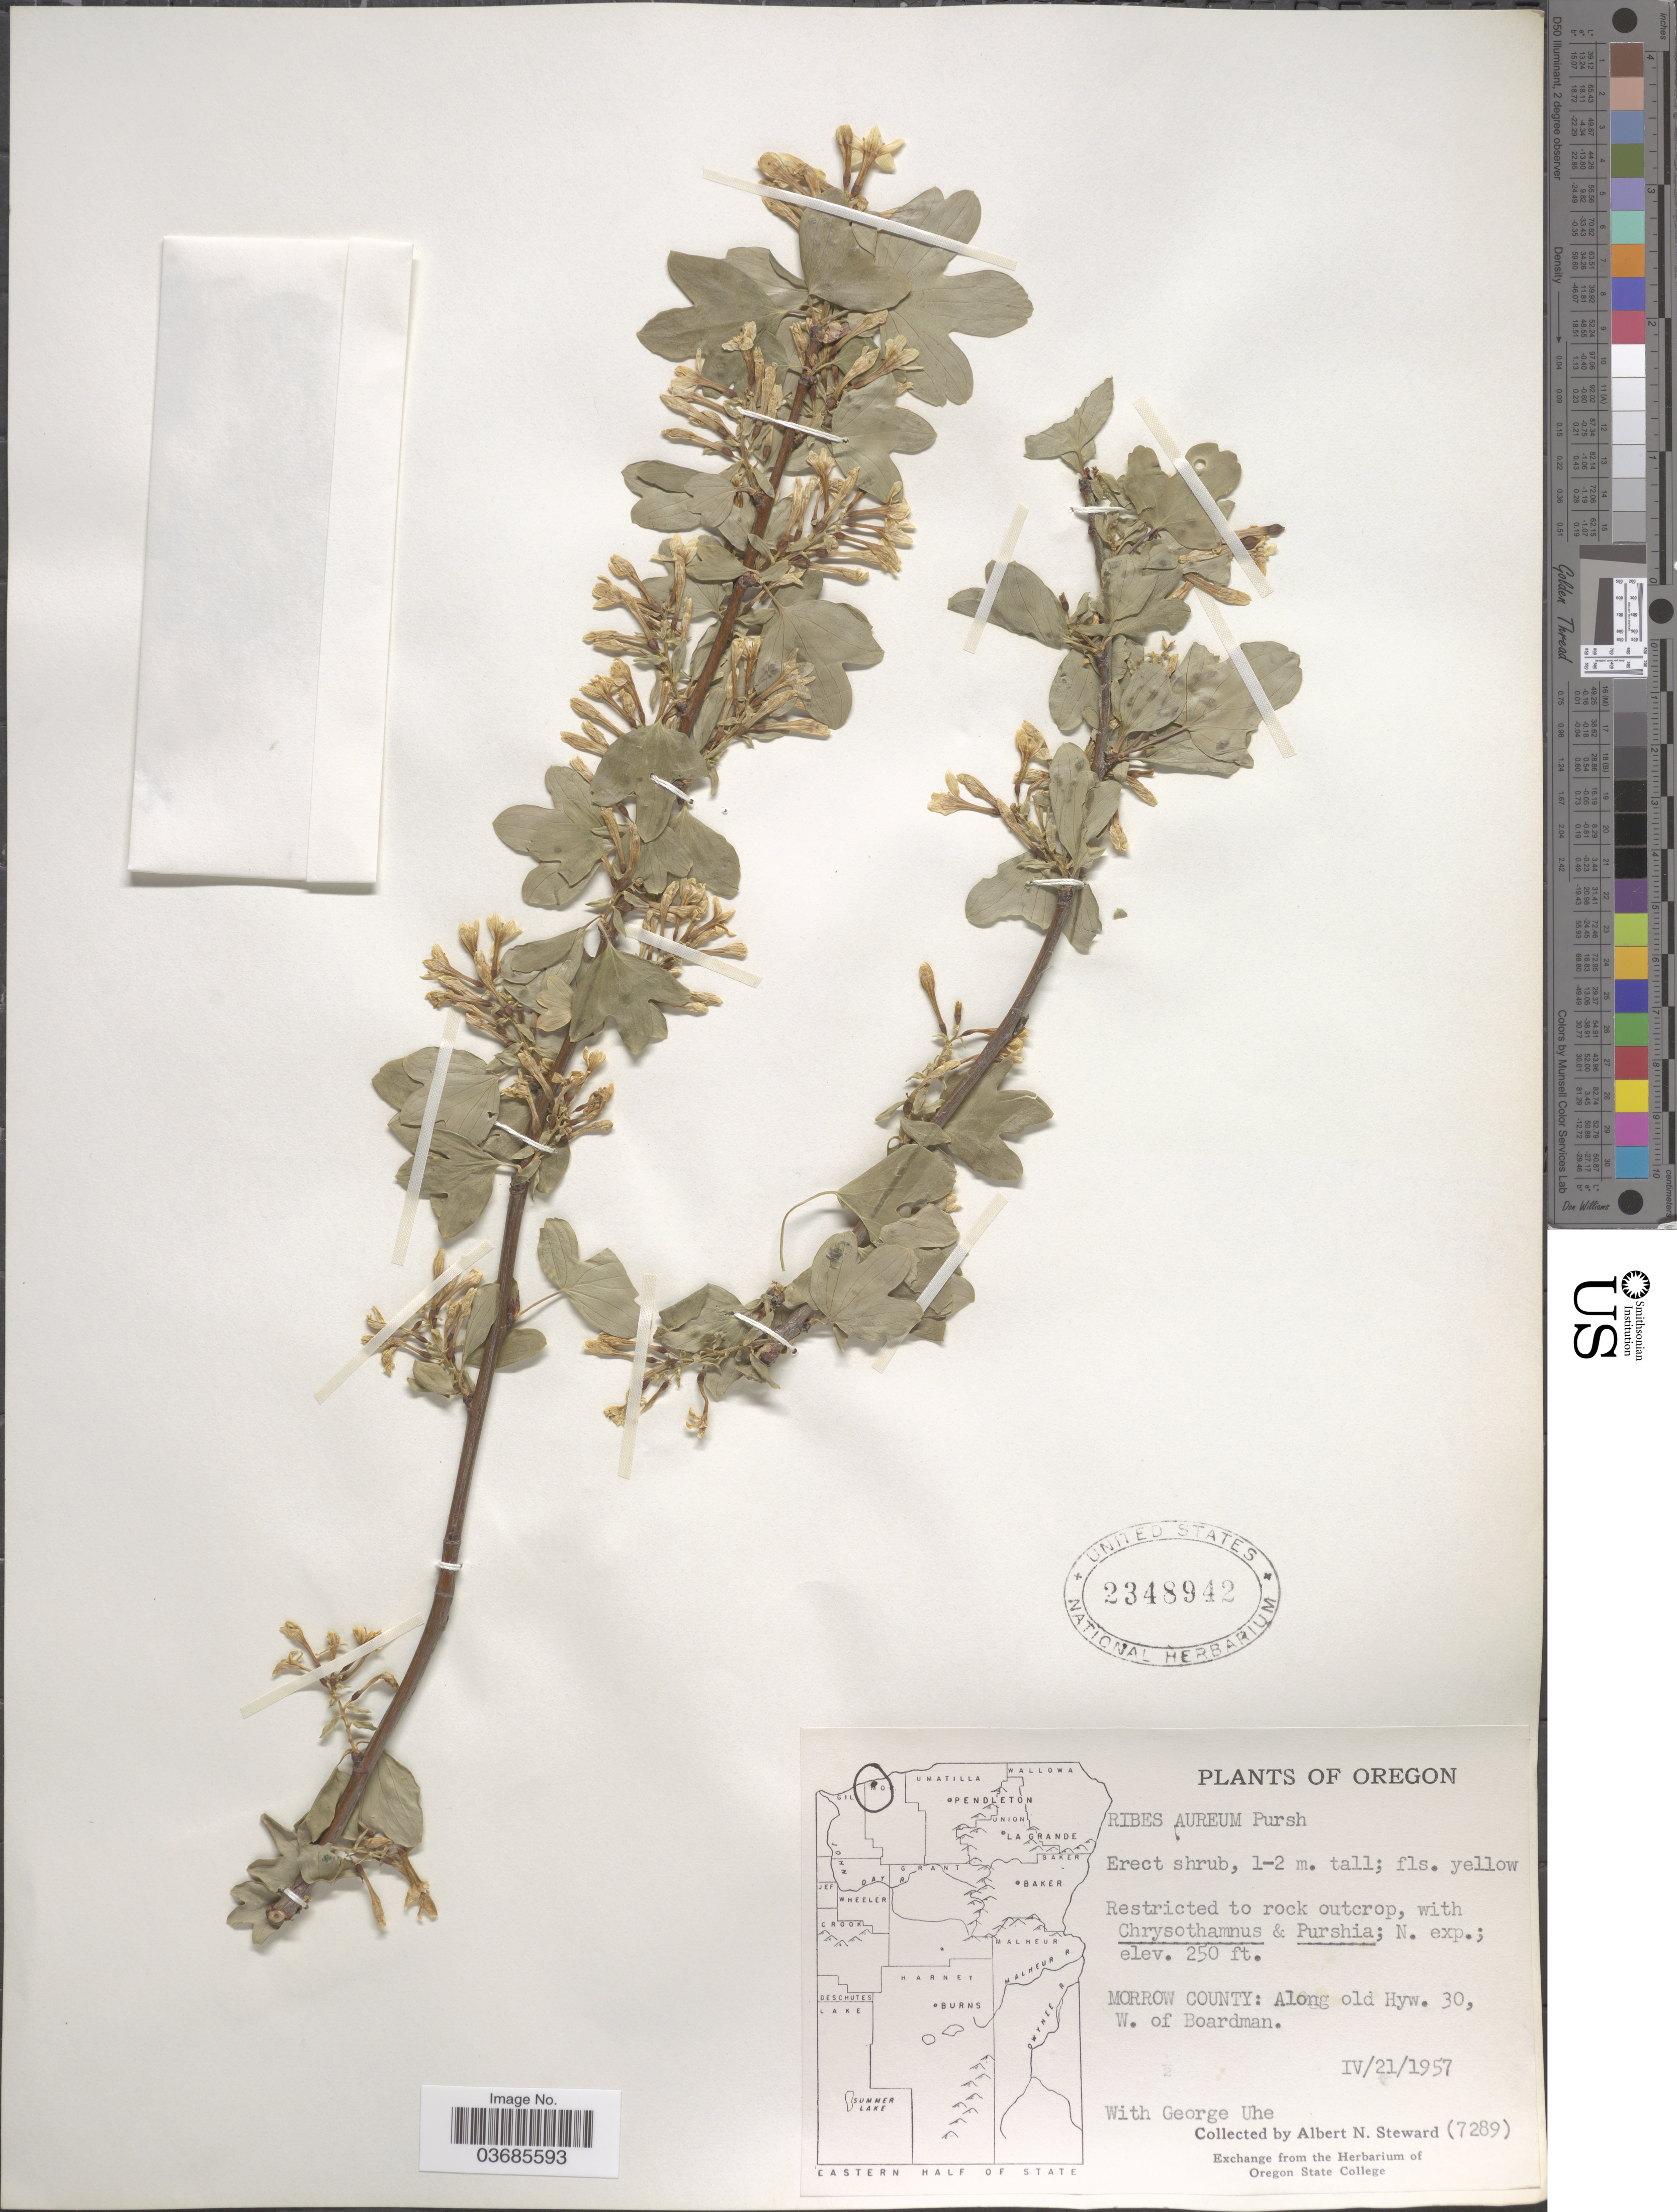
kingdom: Plantae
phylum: Tracheophyta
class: Magnoliopsida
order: Saxifragales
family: Grossulariaceae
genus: Ribes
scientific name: Ribes aureum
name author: Pursh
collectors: A. N. Steward & G. Uhe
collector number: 7289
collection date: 1957-04-21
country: United States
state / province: Oregon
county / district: Morrow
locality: N. exp. Morrow County: Along old Hyw. 30, W. of Boardman.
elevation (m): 76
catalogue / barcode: US 2348942